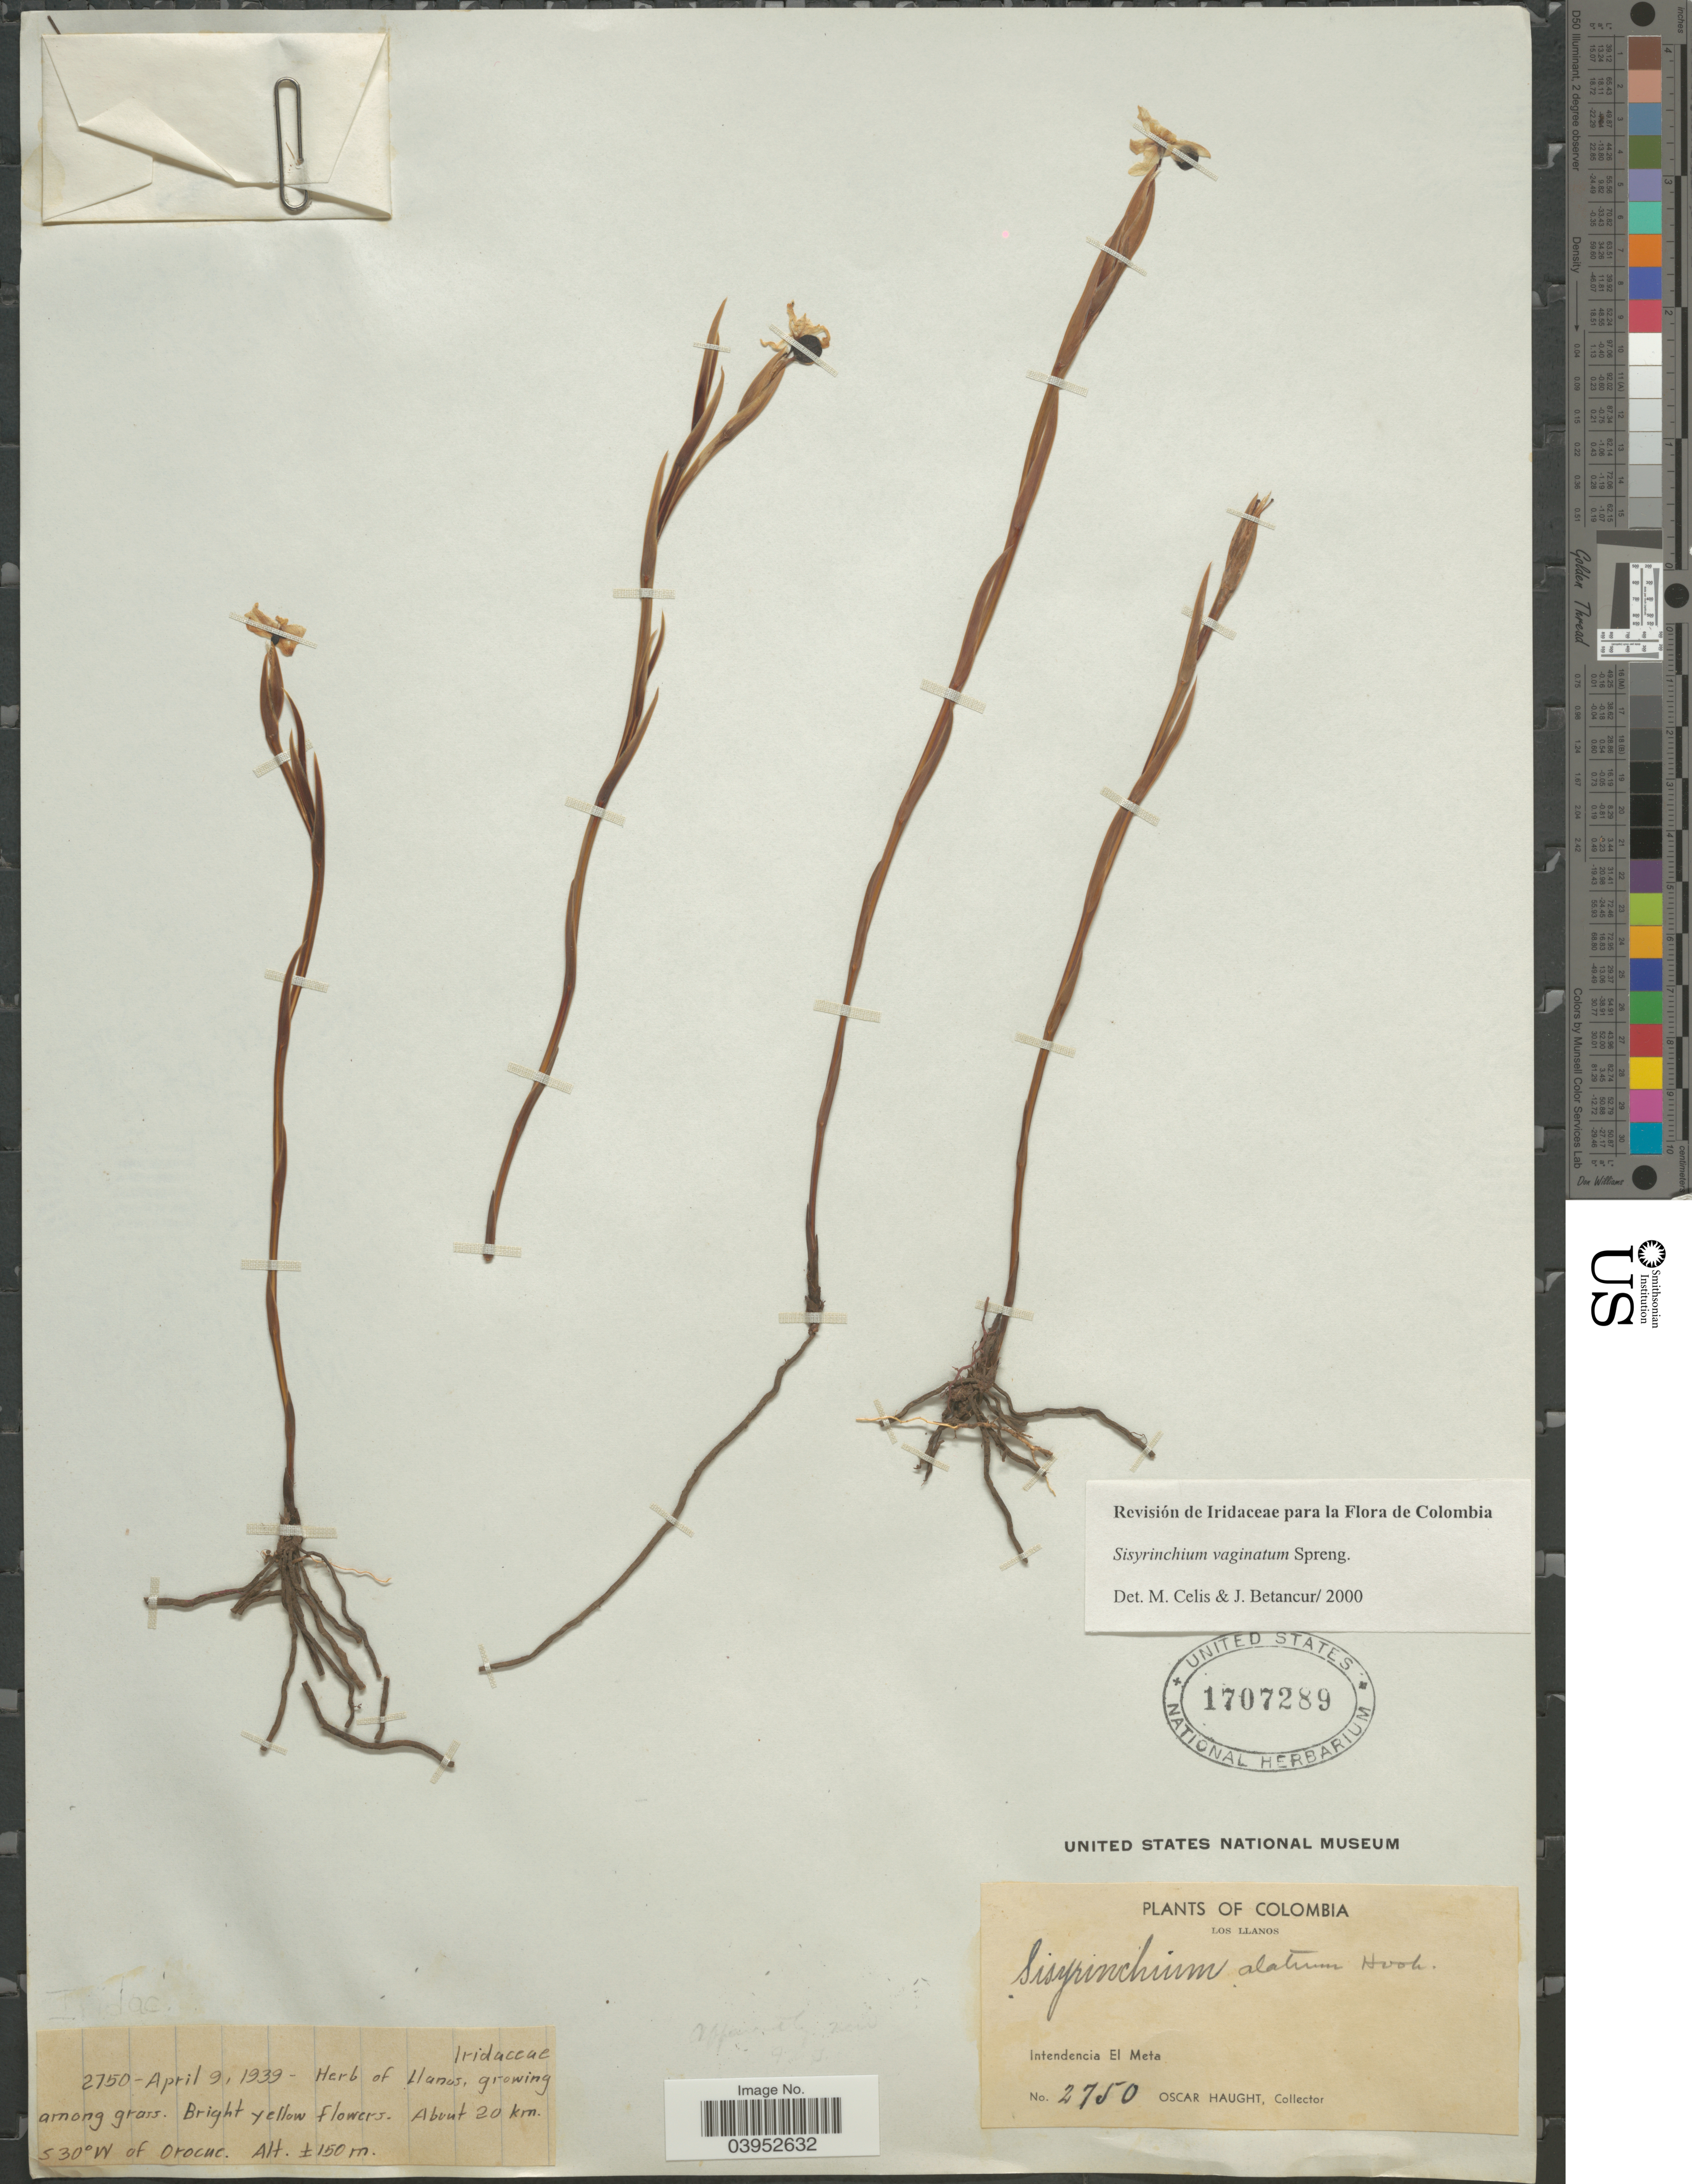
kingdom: Plantae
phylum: Tracheophyta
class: Liliopsida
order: Asparagales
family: Iridaceae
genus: Sisyrinchium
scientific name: Sisyrinchium vaginatum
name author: Spreng.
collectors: O. L. Haught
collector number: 2750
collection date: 1939-04-09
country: Colombia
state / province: Meta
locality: About 20 km. S 30° W of Orocue. Los Llanos. Intendencia El Meta.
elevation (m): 150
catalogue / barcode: US 1707289